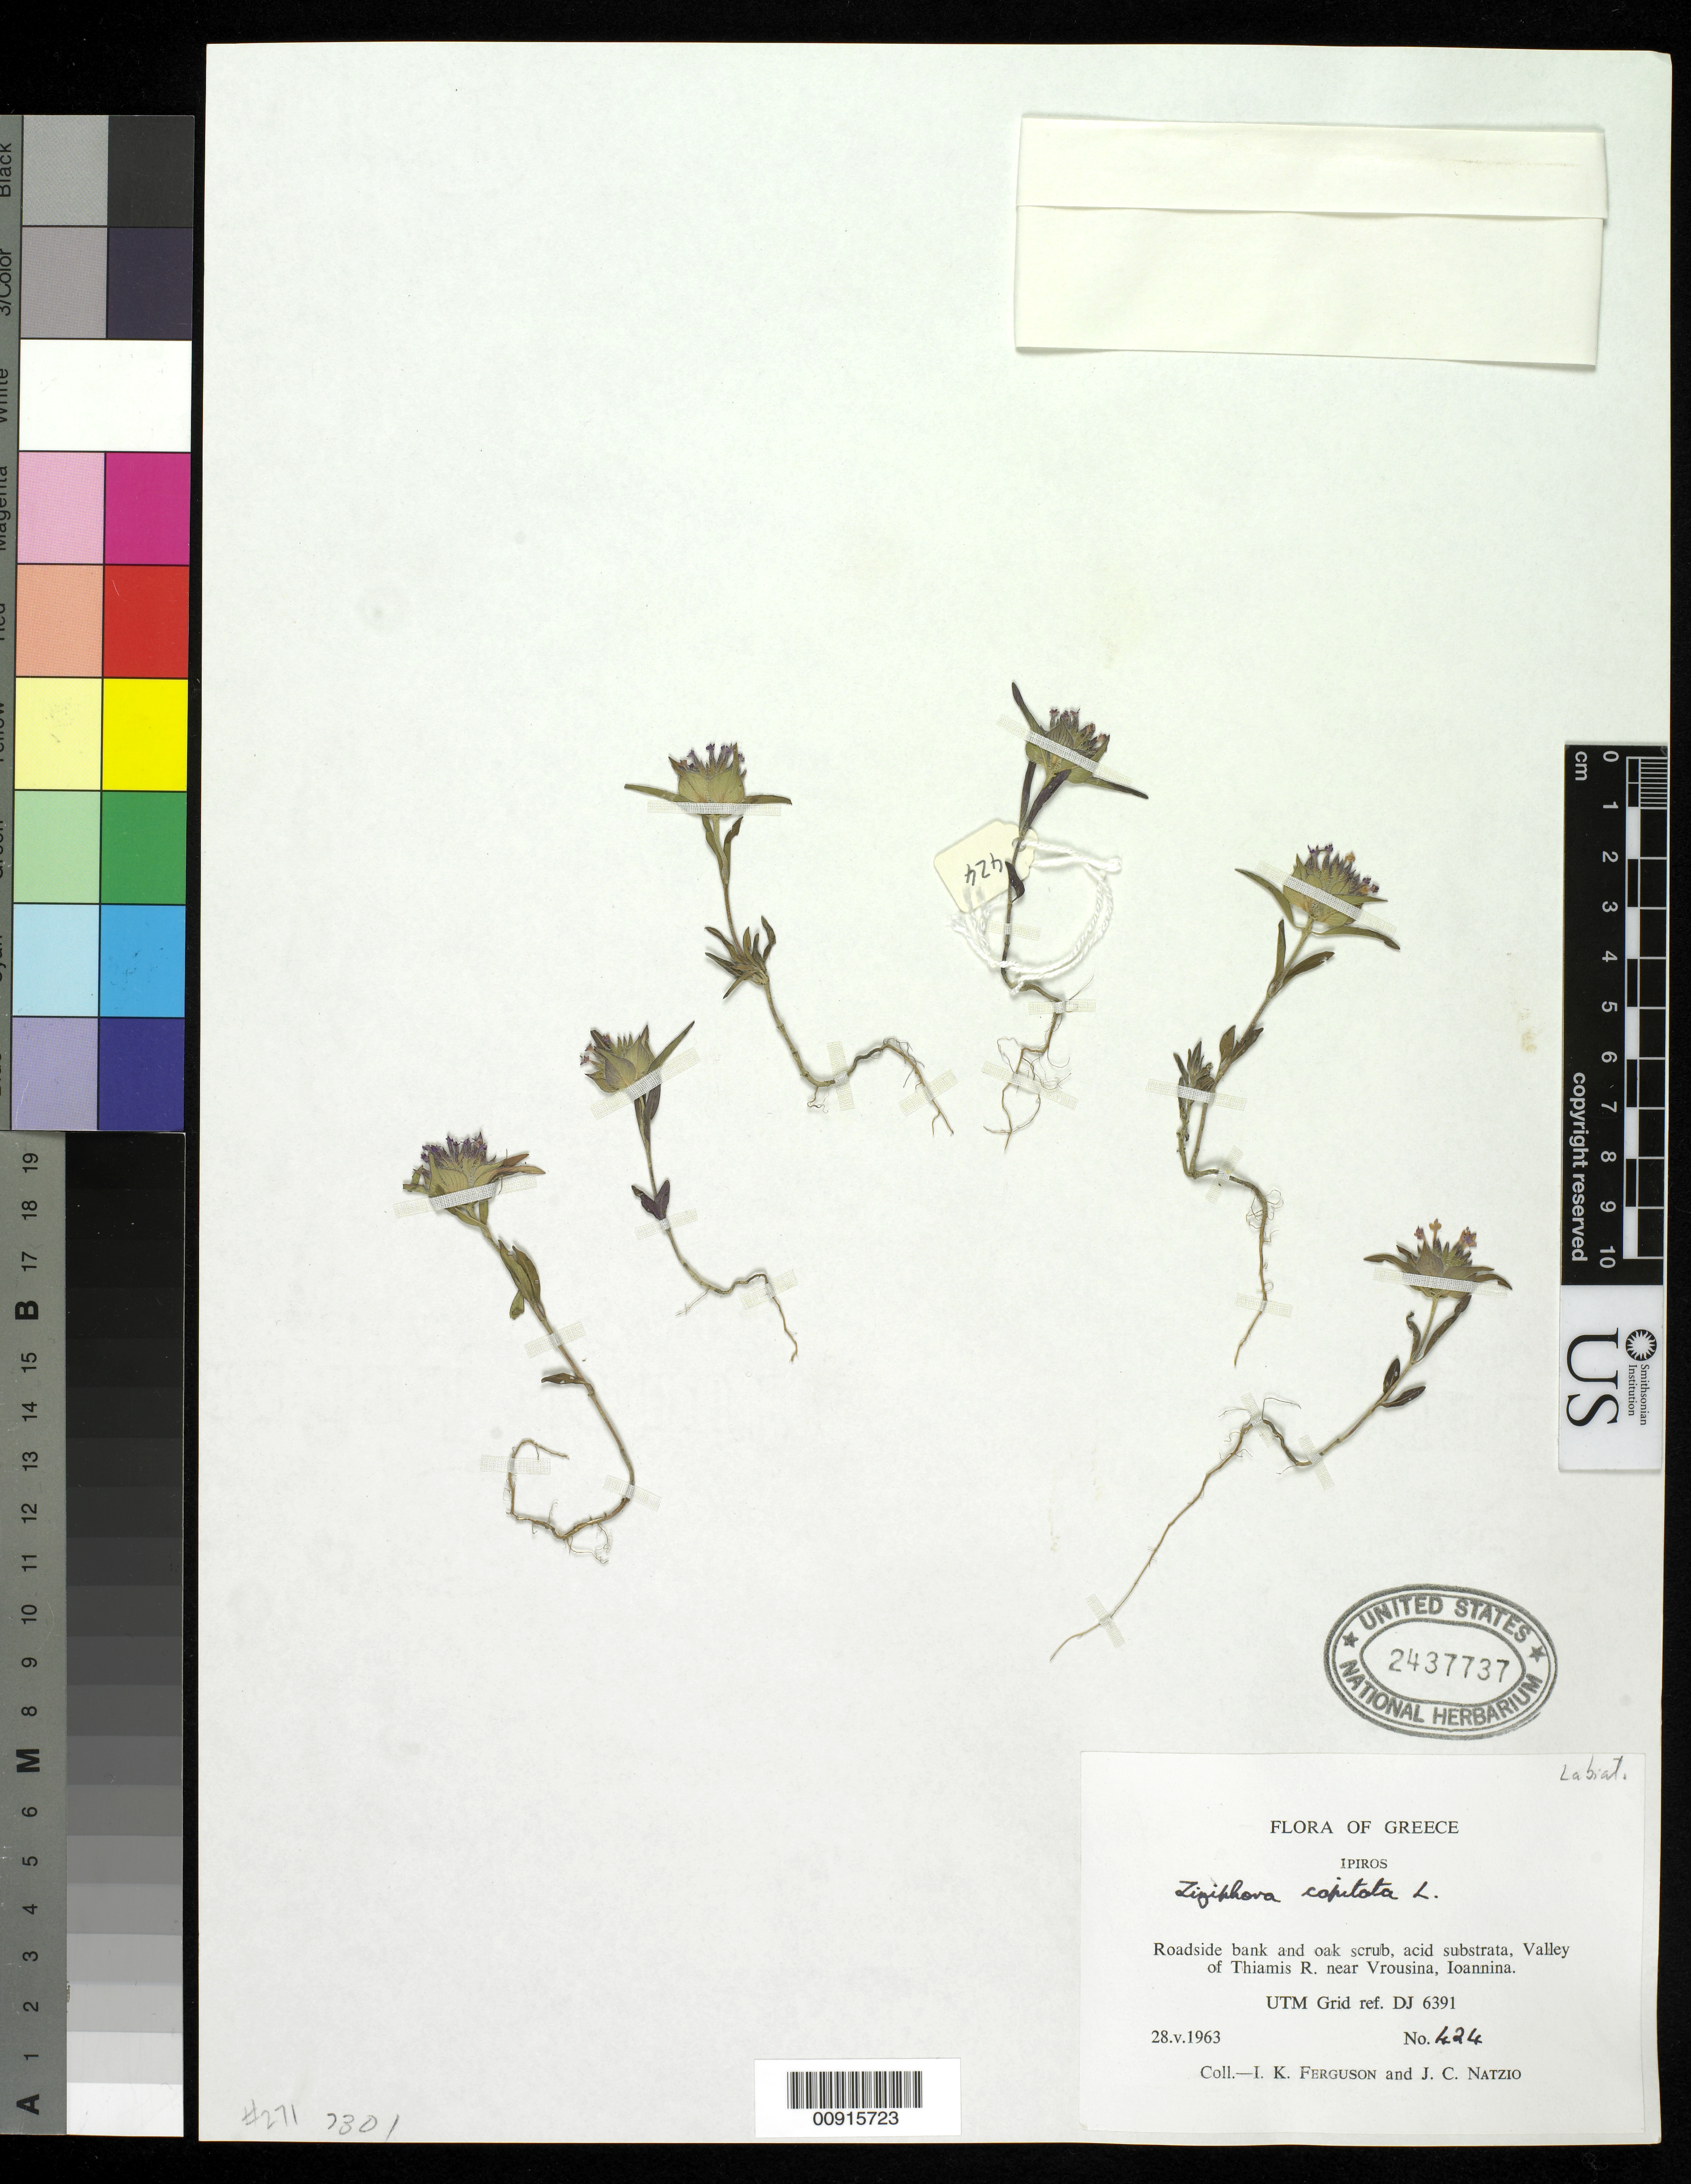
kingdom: Plantae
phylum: Tracheophyta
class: Magnoliopsida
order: Lamiales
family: Lamiaceae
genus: Ziziphora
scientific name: Ziziphora capitata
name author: L.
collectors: I. K. Ferguson & J. Natzio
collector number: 424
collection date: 1963-05-28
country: Greece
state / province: Epirua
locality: valley of Thiamis river near Vrousina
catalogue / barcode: US 2437737